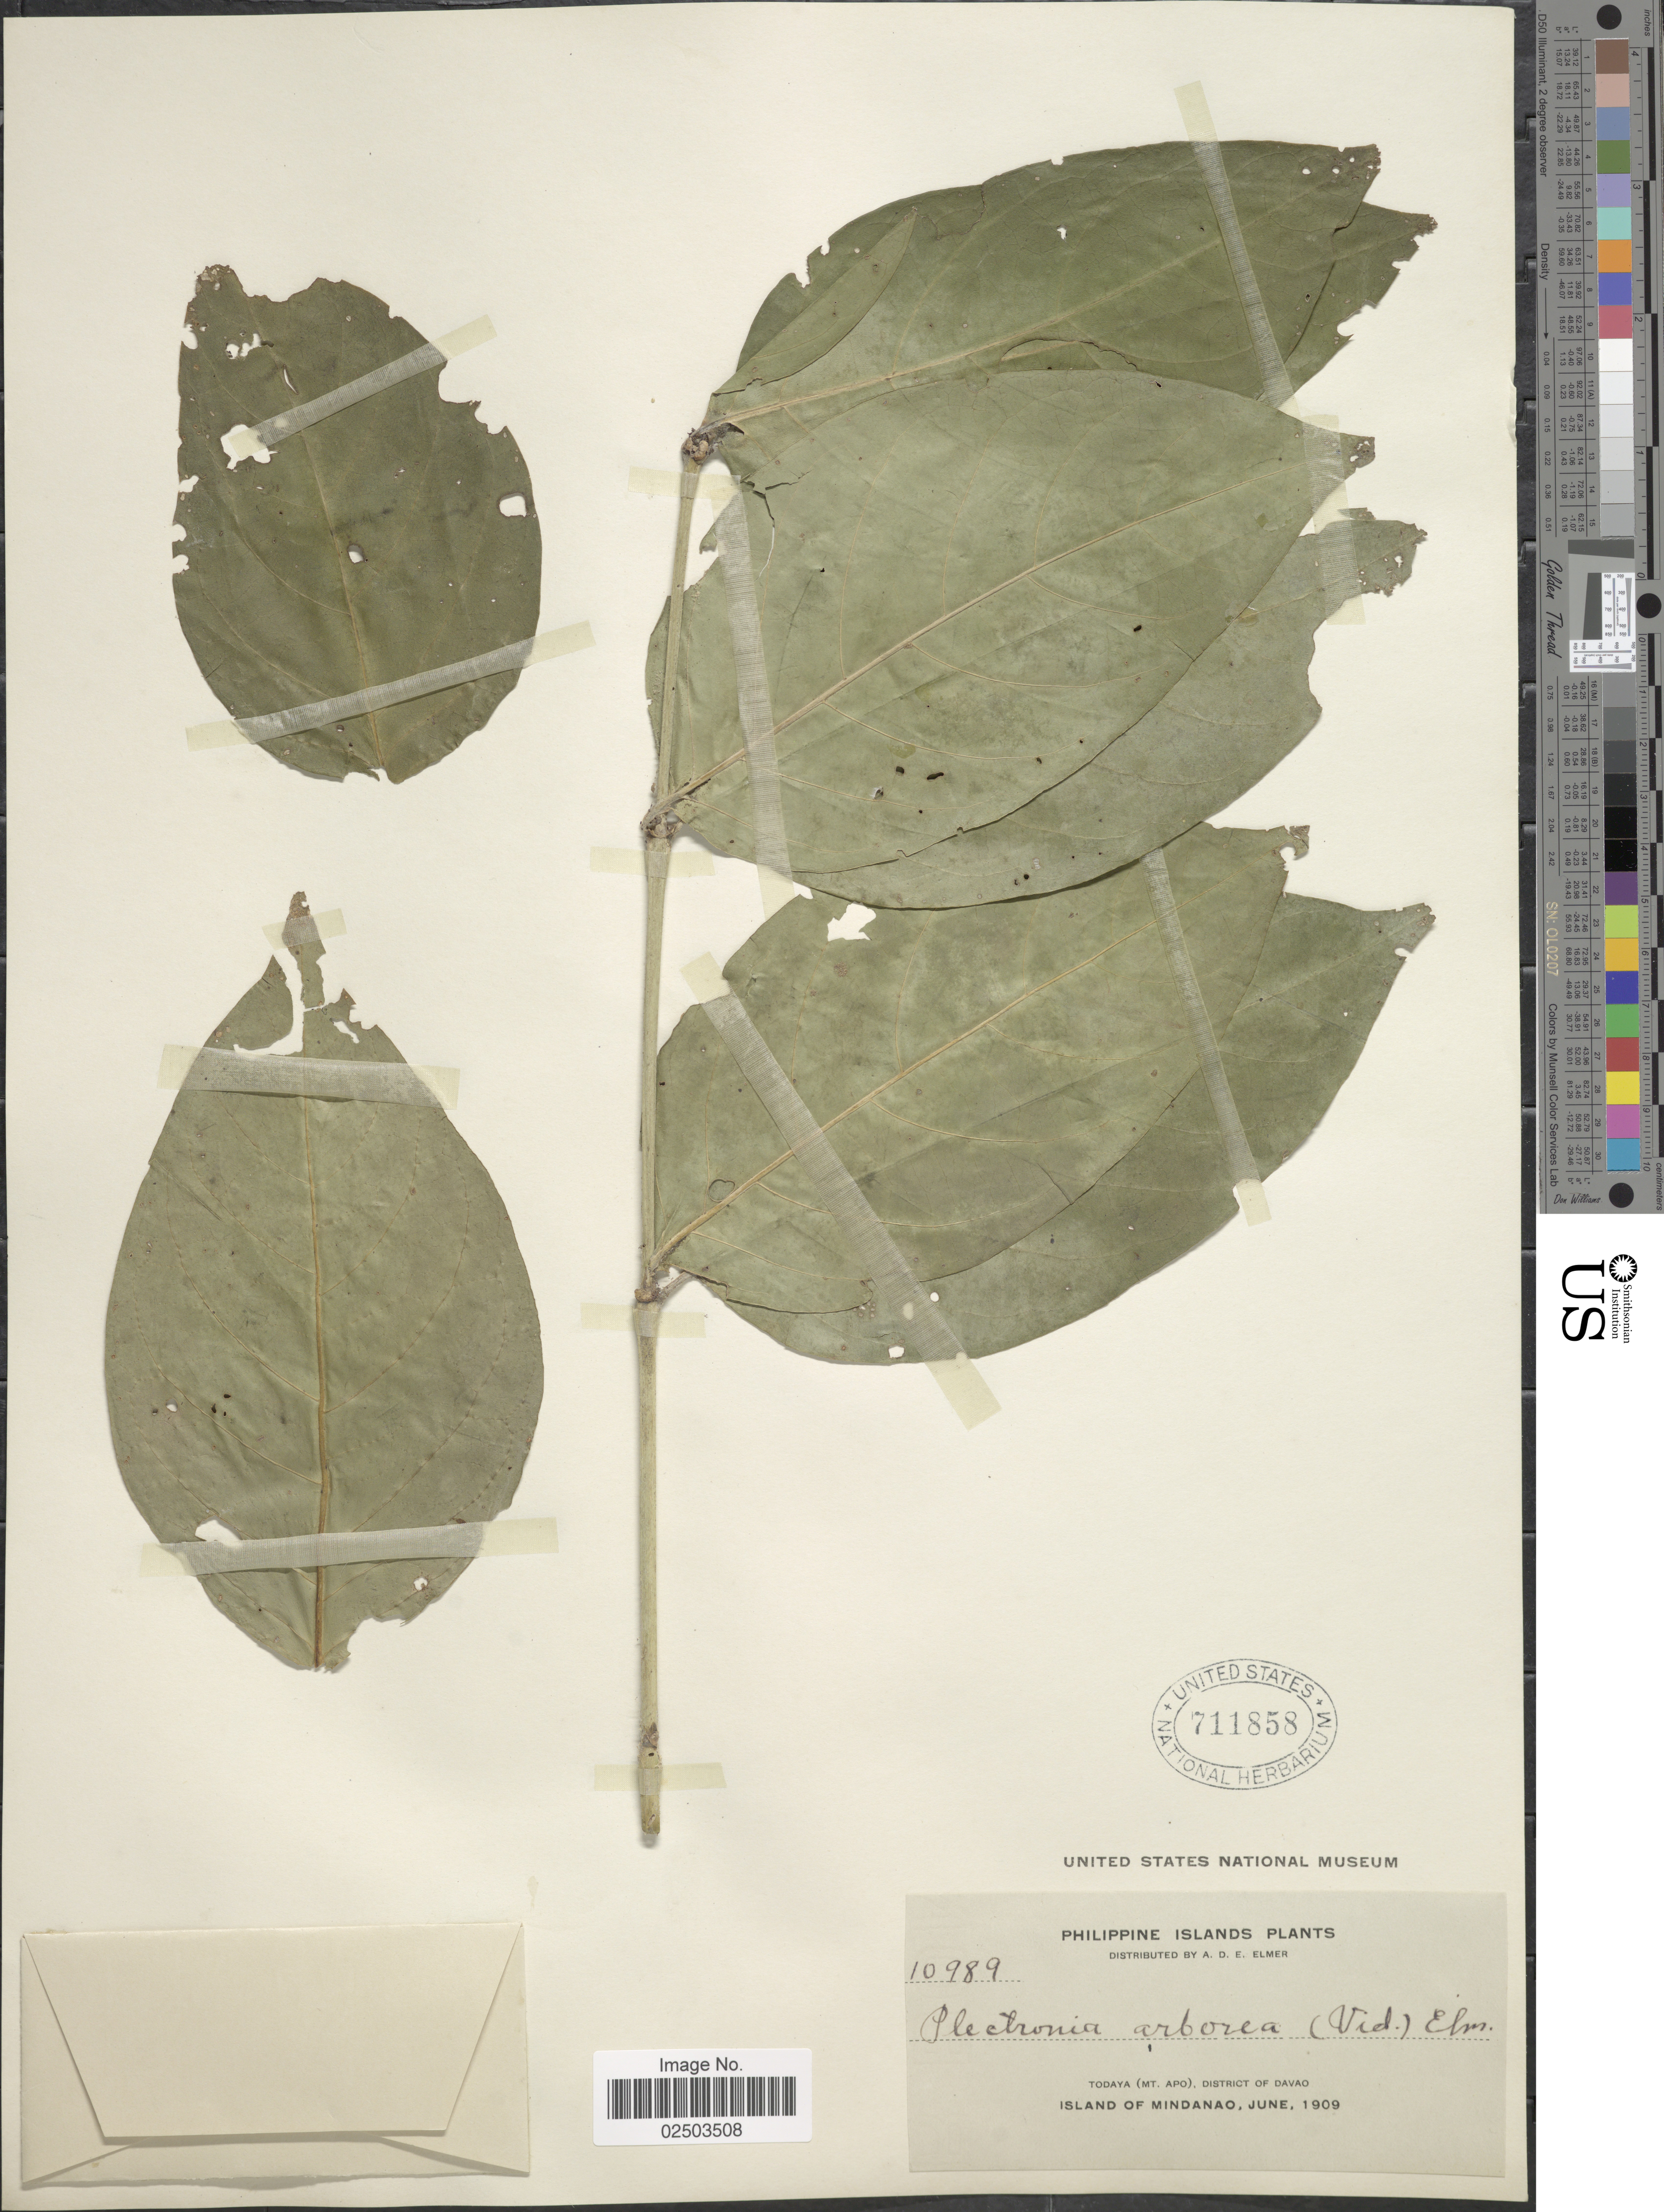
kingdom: Plantae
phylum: Tracheophyta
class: Magnoliopsida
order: Gentianales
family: Rubiaceae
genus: Canthium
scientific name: Canthium monstrosum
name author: (A. Rich.) Merr.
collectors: A. D. E. Elmer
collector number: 10989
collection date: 1909-06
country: Philippines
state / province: Davao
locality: Philippine Islands, Todaya (Mt. Apo), District of Davao, Island of Mindanao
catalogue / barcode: US 711858